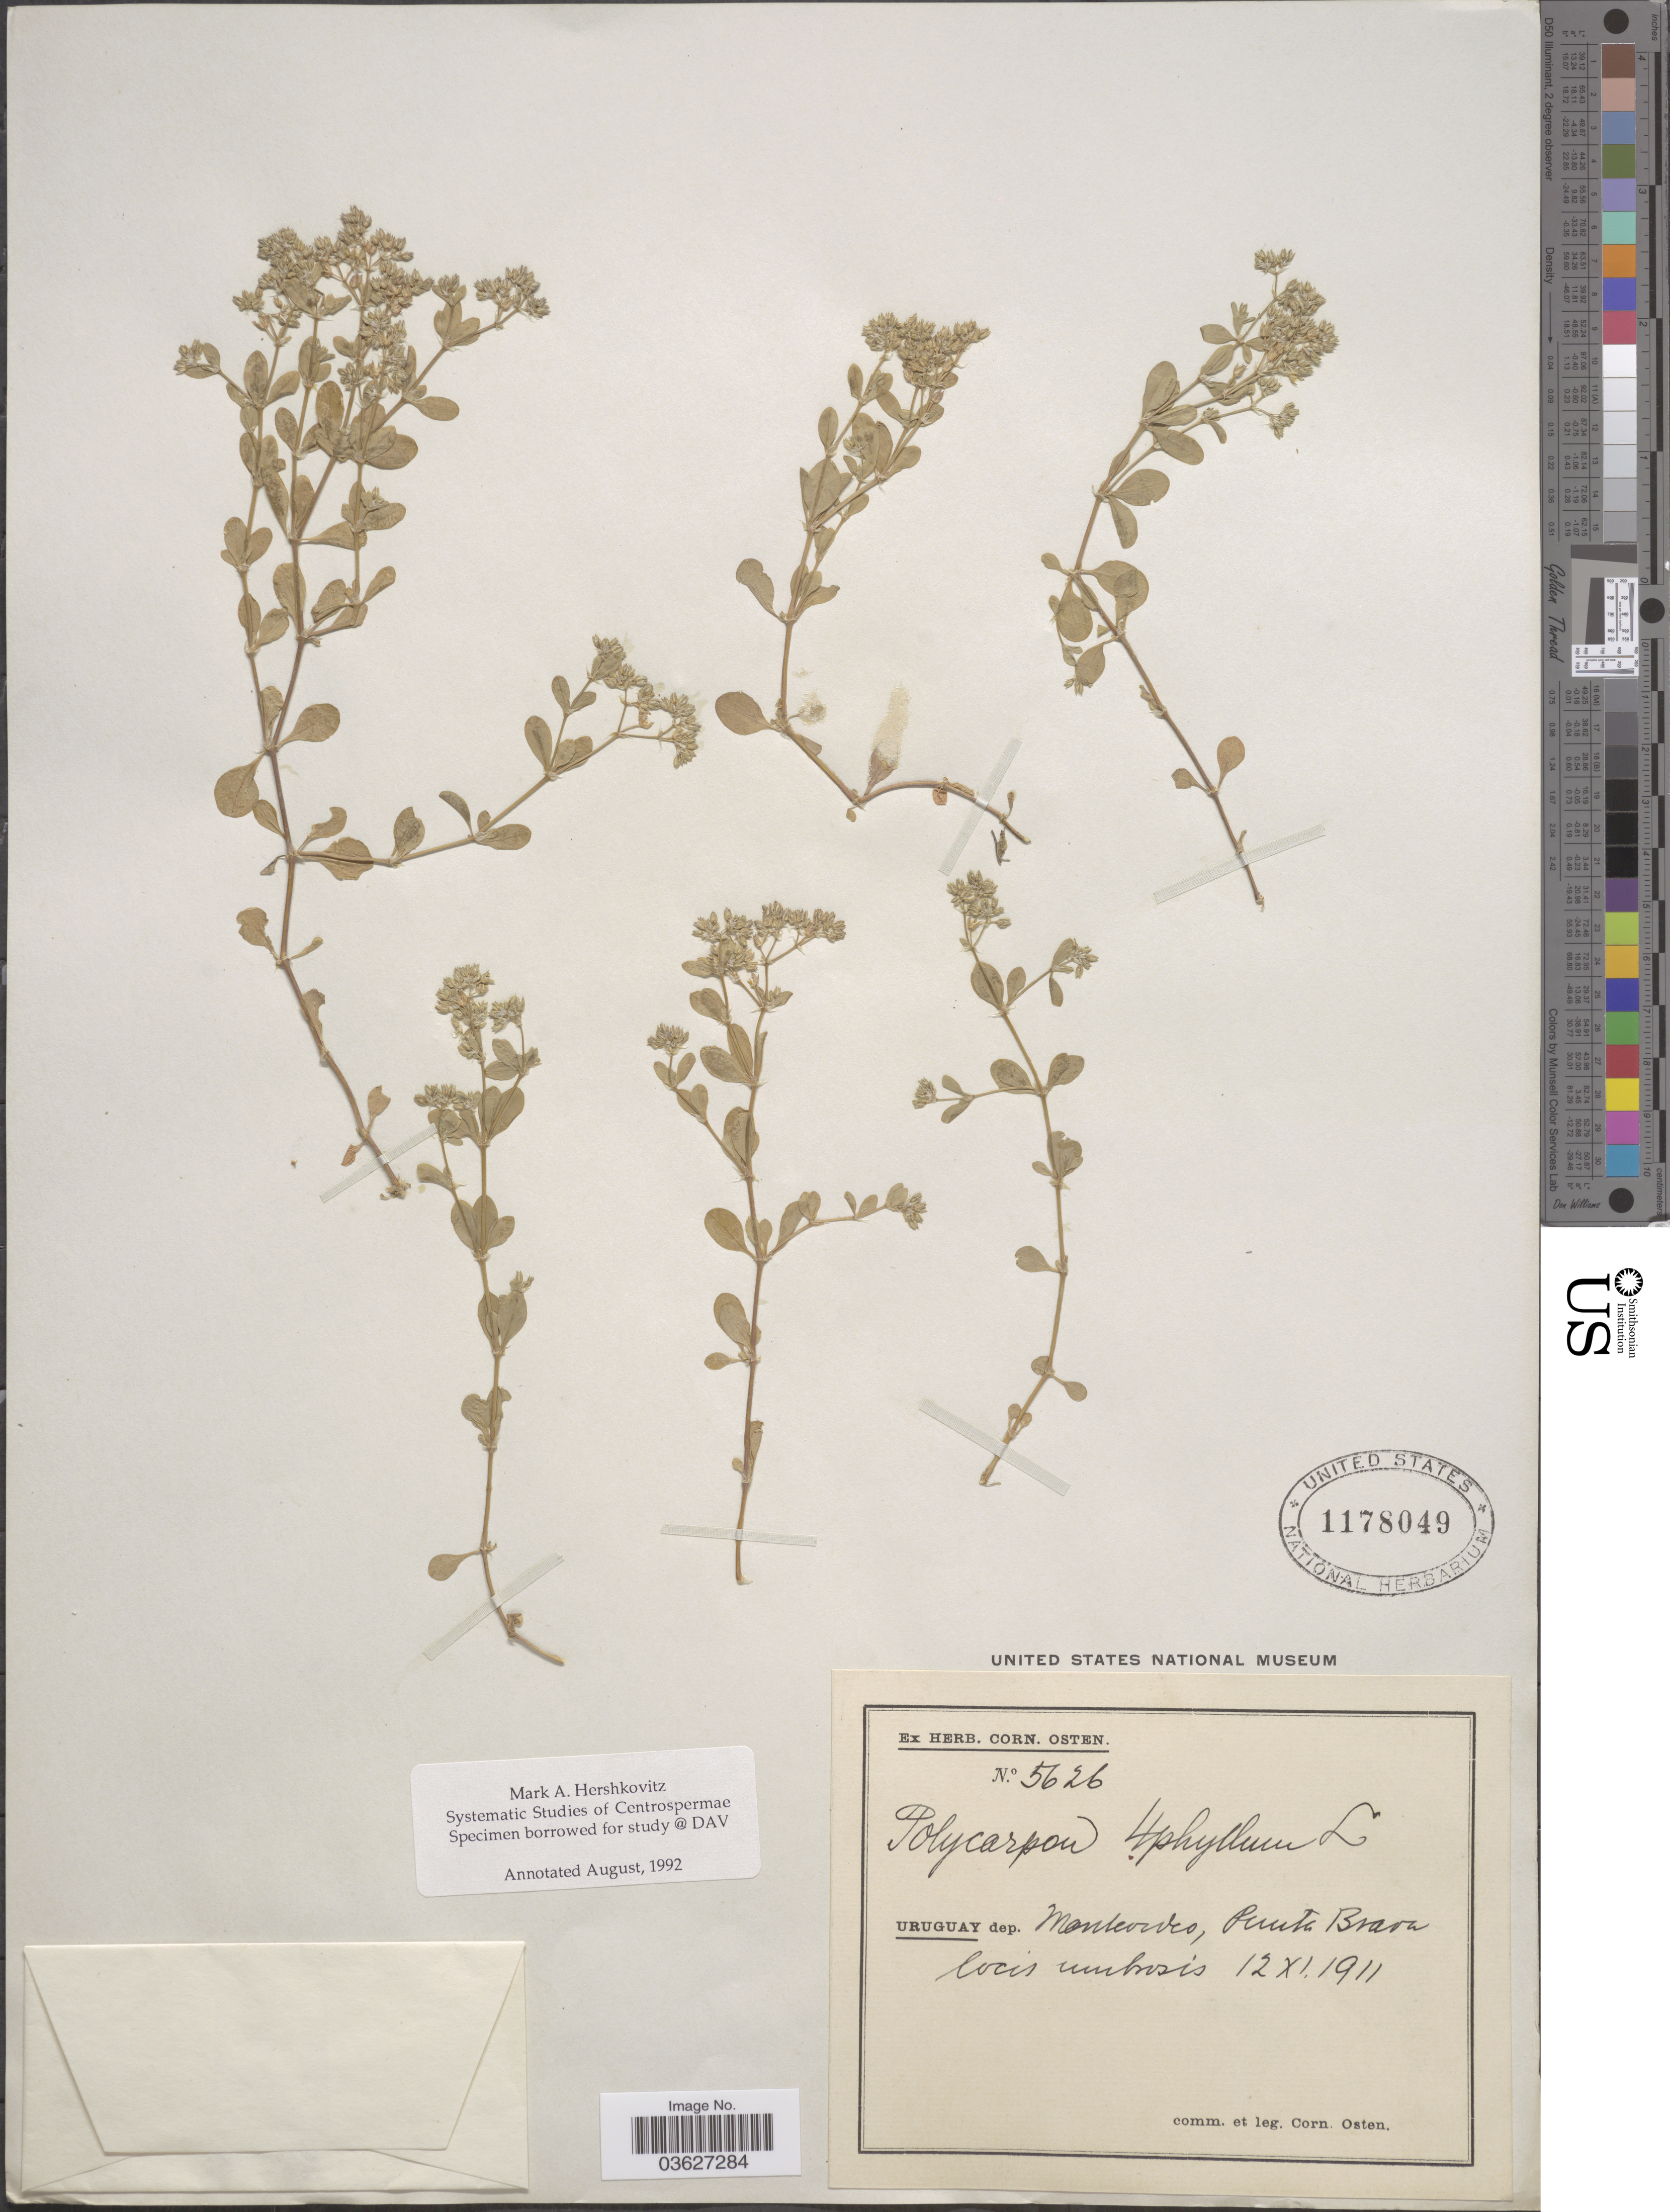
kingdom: Plantae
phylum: Tracheophyta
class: Magnoliopsida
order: Caryophyllales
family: Caryophyllaceae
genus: Polycarpon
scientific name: Polycarpon tetraphyllum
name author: (L.) L.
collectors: C. Osten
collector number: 5626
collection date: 1911-11-12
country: Uruguay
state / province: Montevideo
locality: Puerta Brava locis umbrosis.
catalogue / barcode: US 1178049